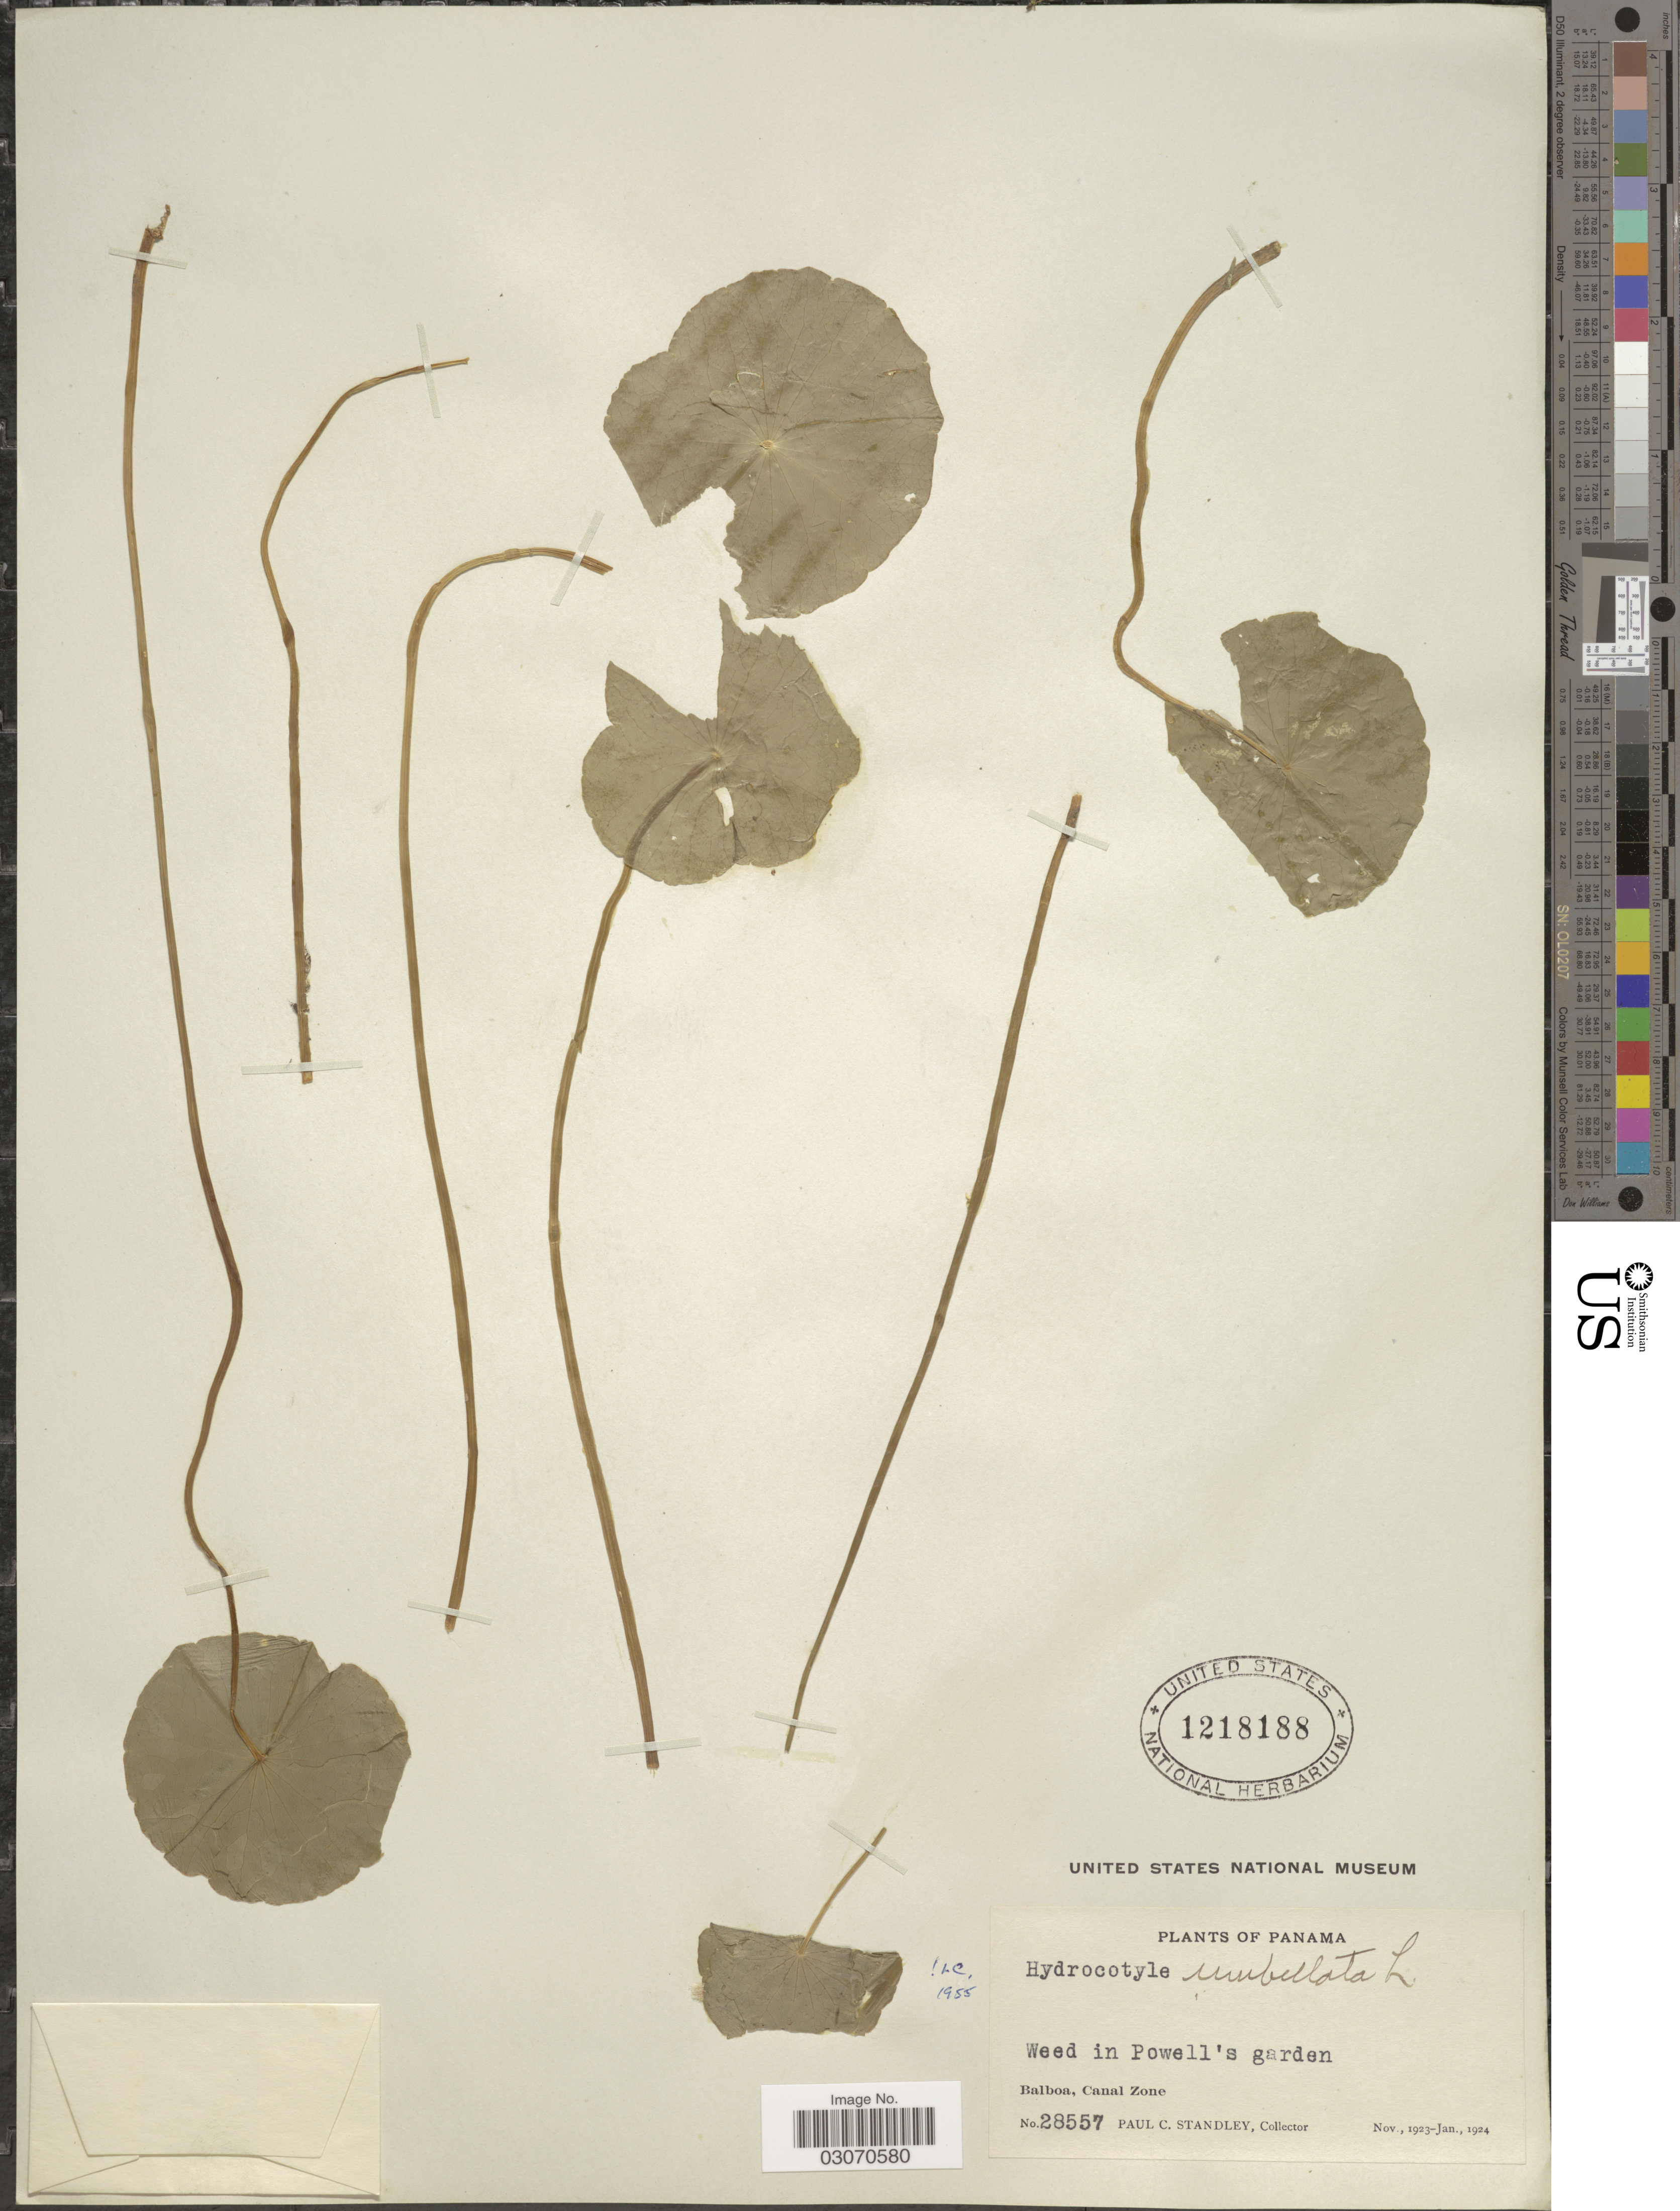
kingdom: Plantae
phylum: Tracheophyta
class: Magnoliopsida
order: Apiales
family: Araliaceae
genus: Hydrocotyle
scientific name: Hydrocotyle umbellata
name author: L.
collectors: P. C. Standley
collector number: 28557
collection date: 1923-11/1924-01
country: Panama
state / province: Colón / Panamá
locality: Weed in Powell's garden, Balboa, Canal Zone.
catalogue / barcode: US 1218188